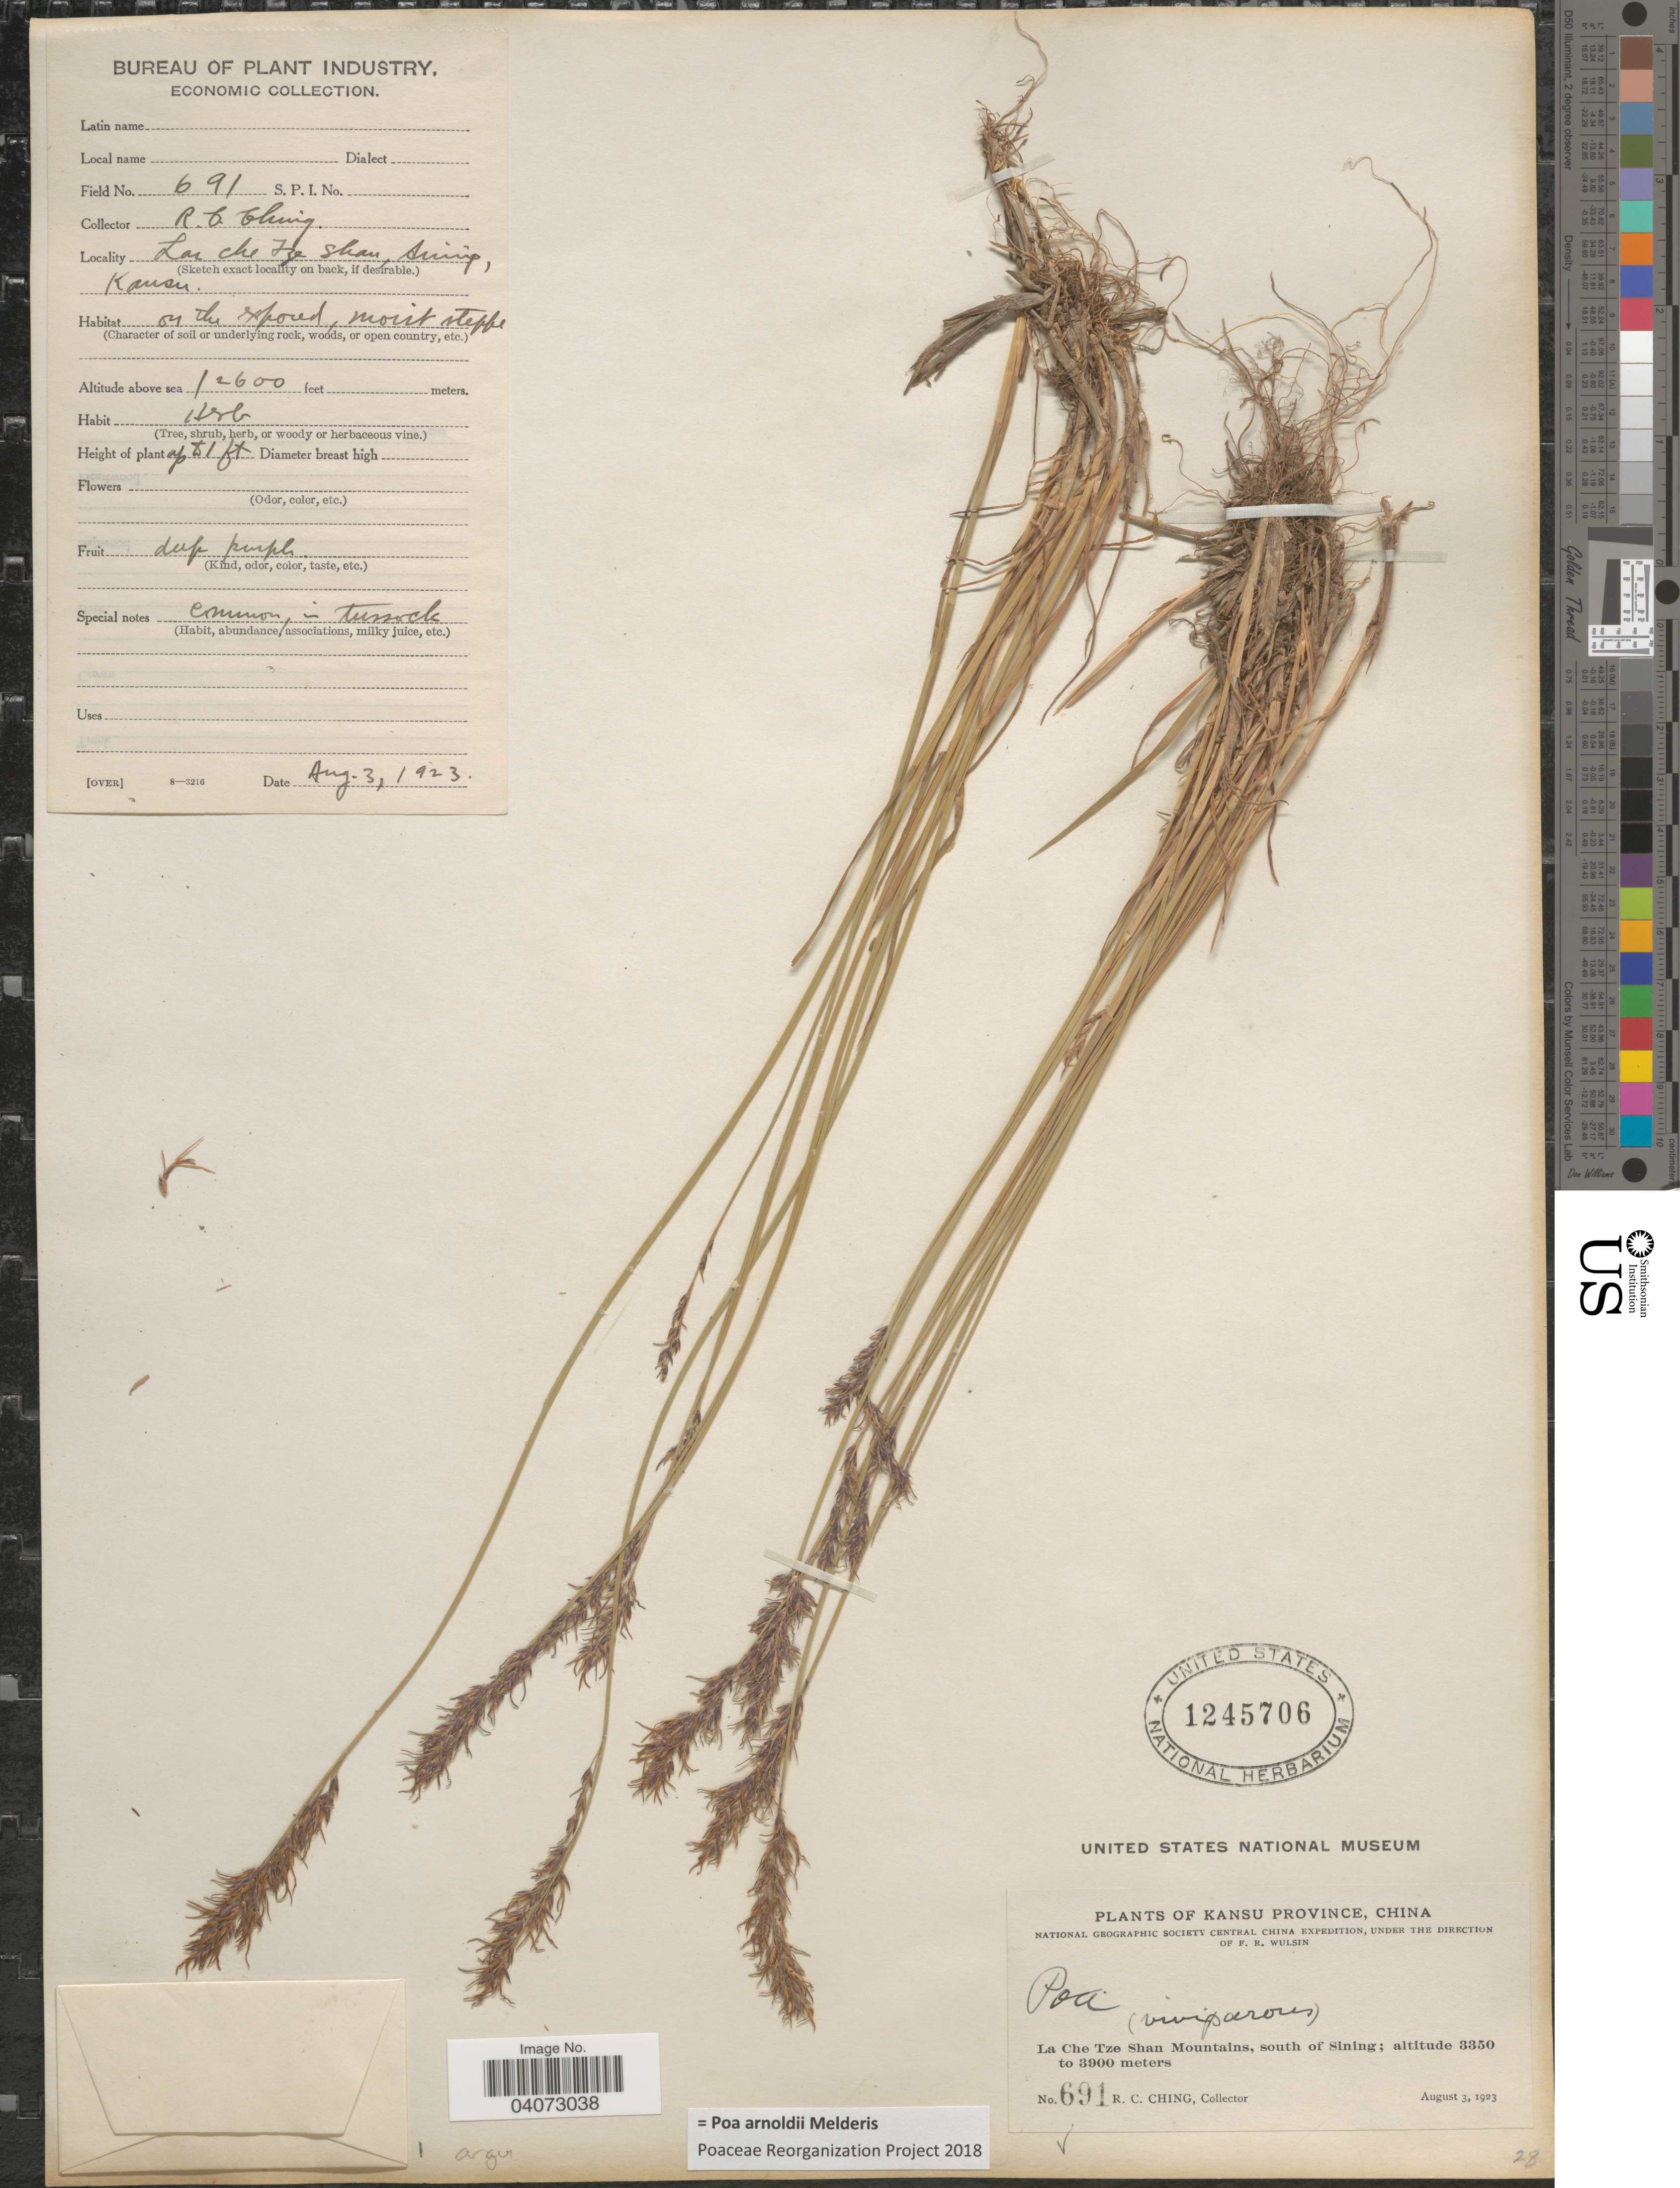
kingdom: Plantae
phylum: Tracheophyta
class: Liliopsida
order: Poales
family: Poaceae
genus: Poa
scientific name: Poa arnoldii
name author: Melderis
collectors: R. C. Ching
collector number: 691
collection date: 1923-08-03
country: China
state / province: Gansu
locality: National Geographic Society Central China Expedition. La Che Tze Shan Mountains, south of Sining. Kansu.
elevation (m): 3840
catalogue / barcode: US 1245706